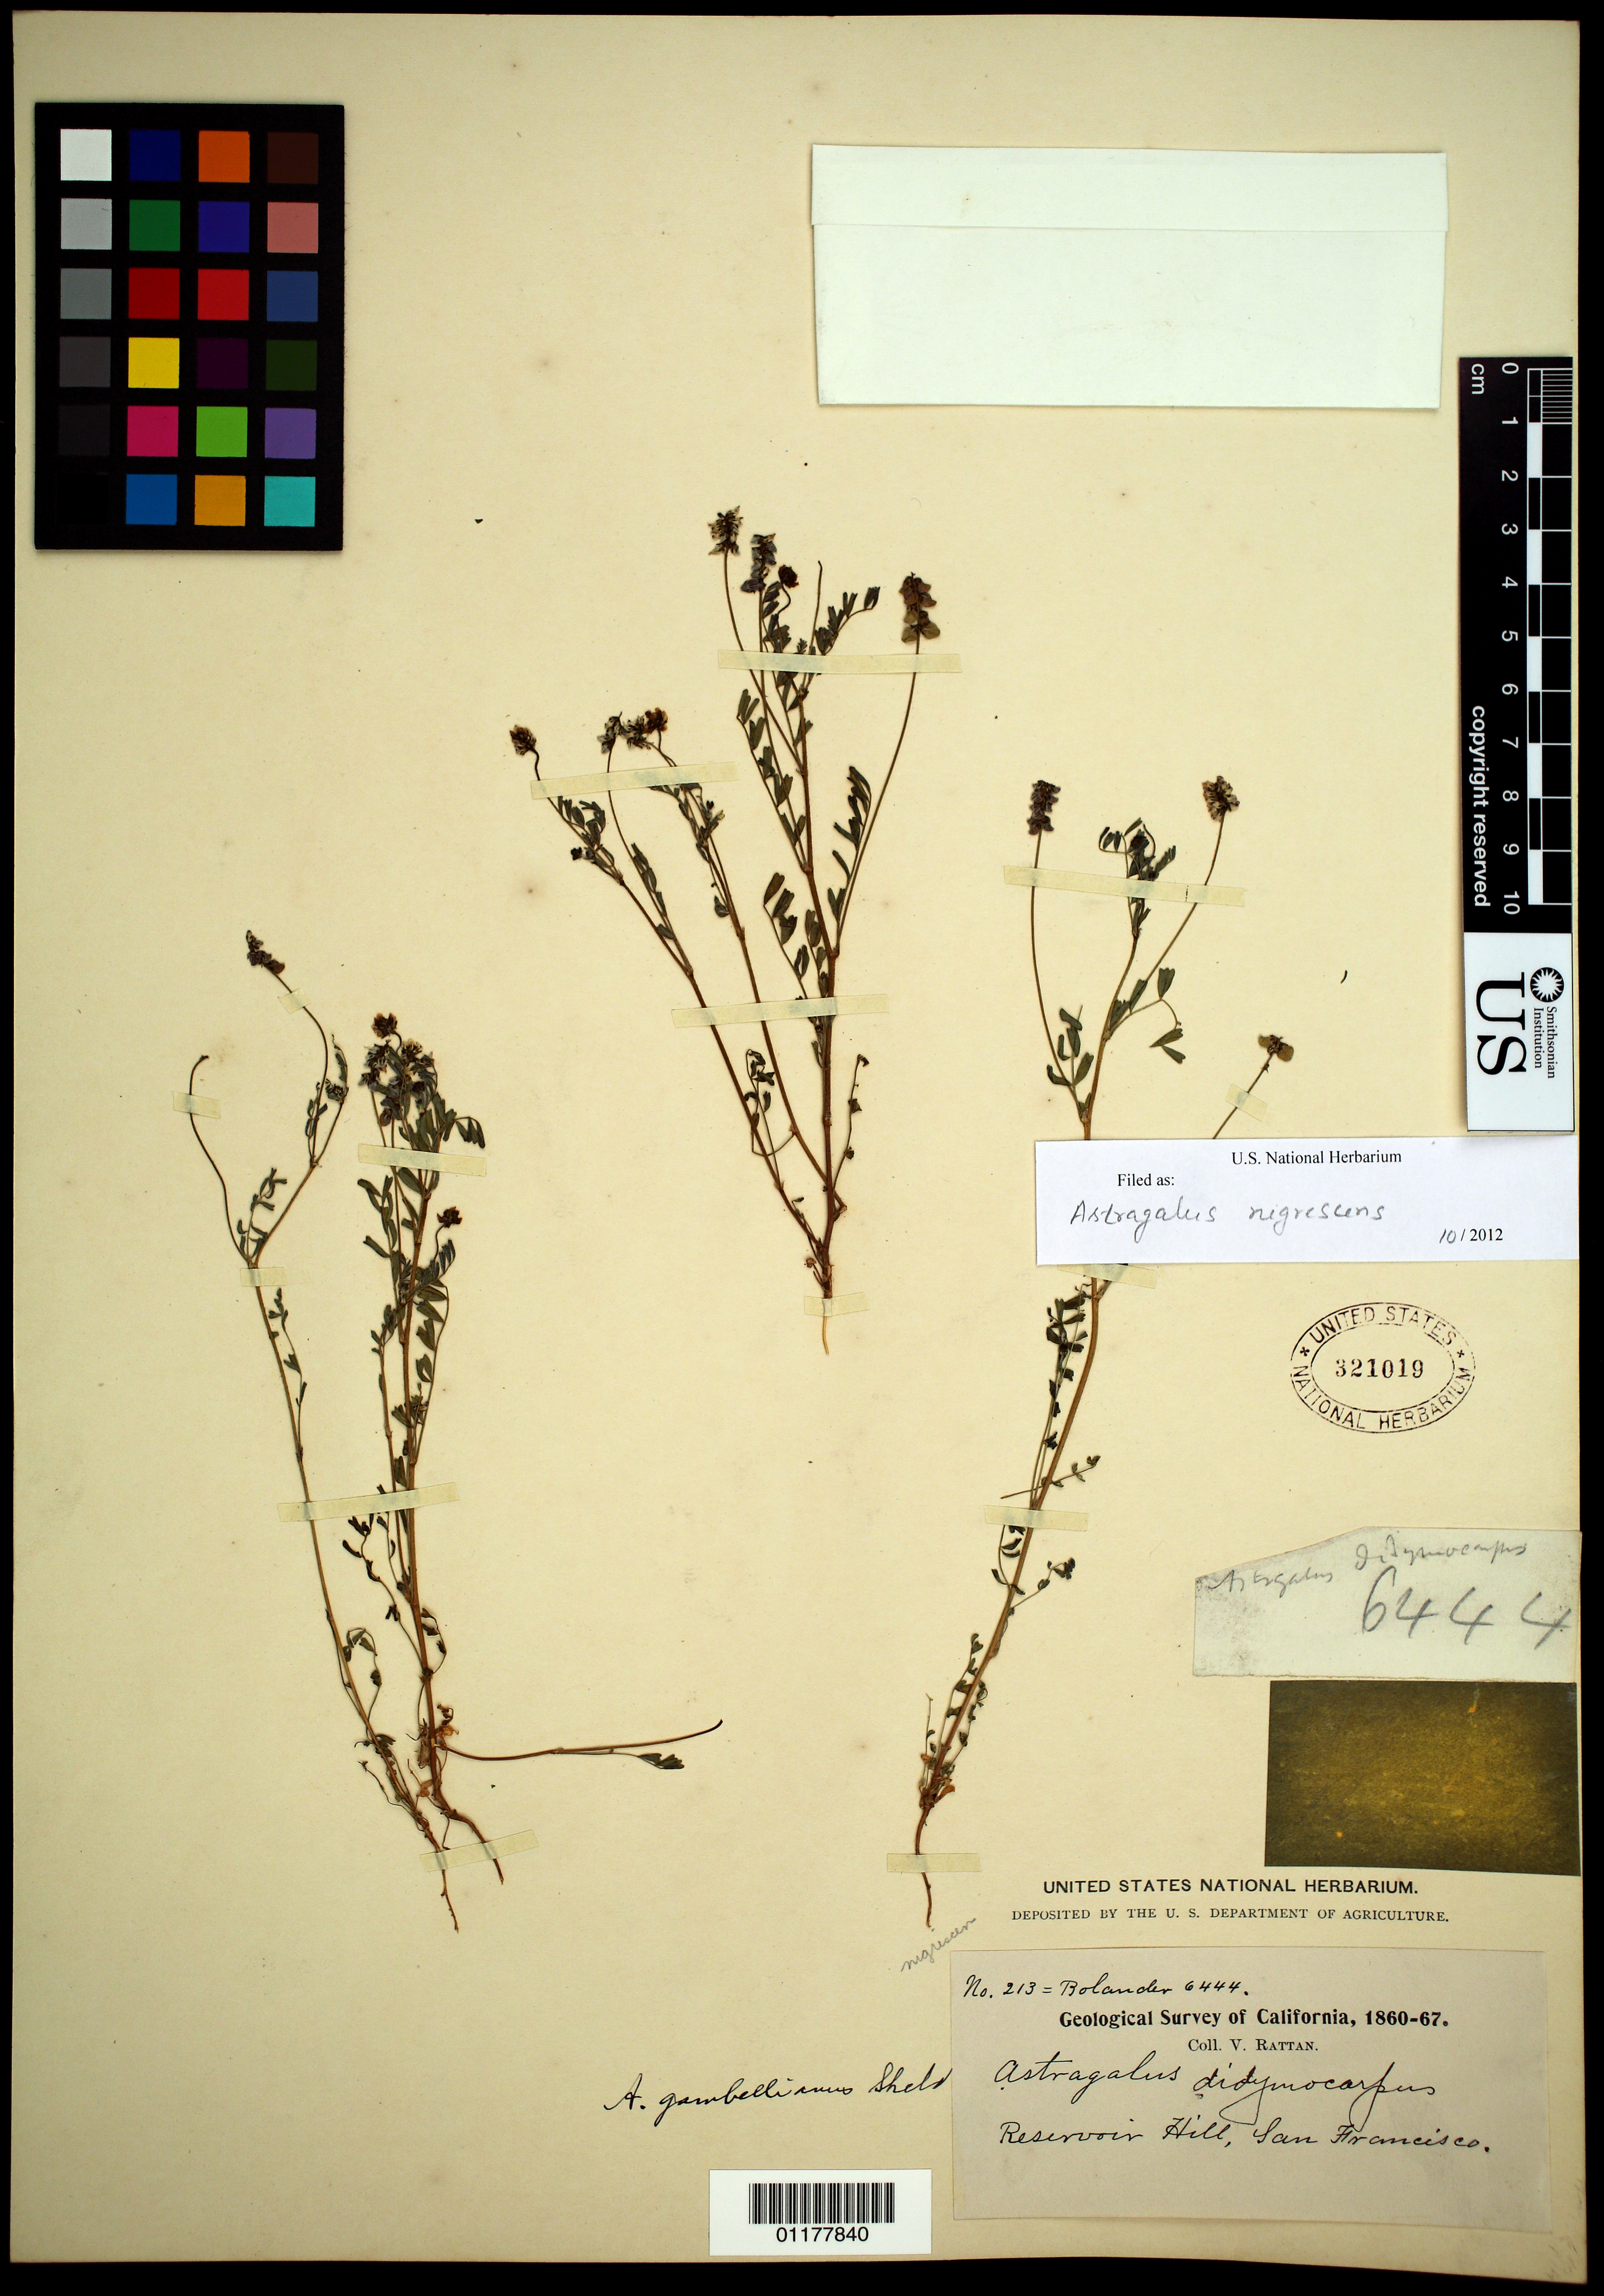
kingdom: Plantae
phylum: Tracheophyta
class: Magnoliopsida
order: Fabales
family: Fabaceae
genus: Astragalus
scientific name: Astragalus nigrescens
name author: Pall.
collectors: V. Rattan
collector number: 213=Bolander 6444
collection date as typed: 1860 to -- --- 1867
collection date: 1860/1867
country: United States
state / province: California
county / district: San Francisco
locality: San Francisco, Reservoir Hill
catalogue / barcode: US 321019